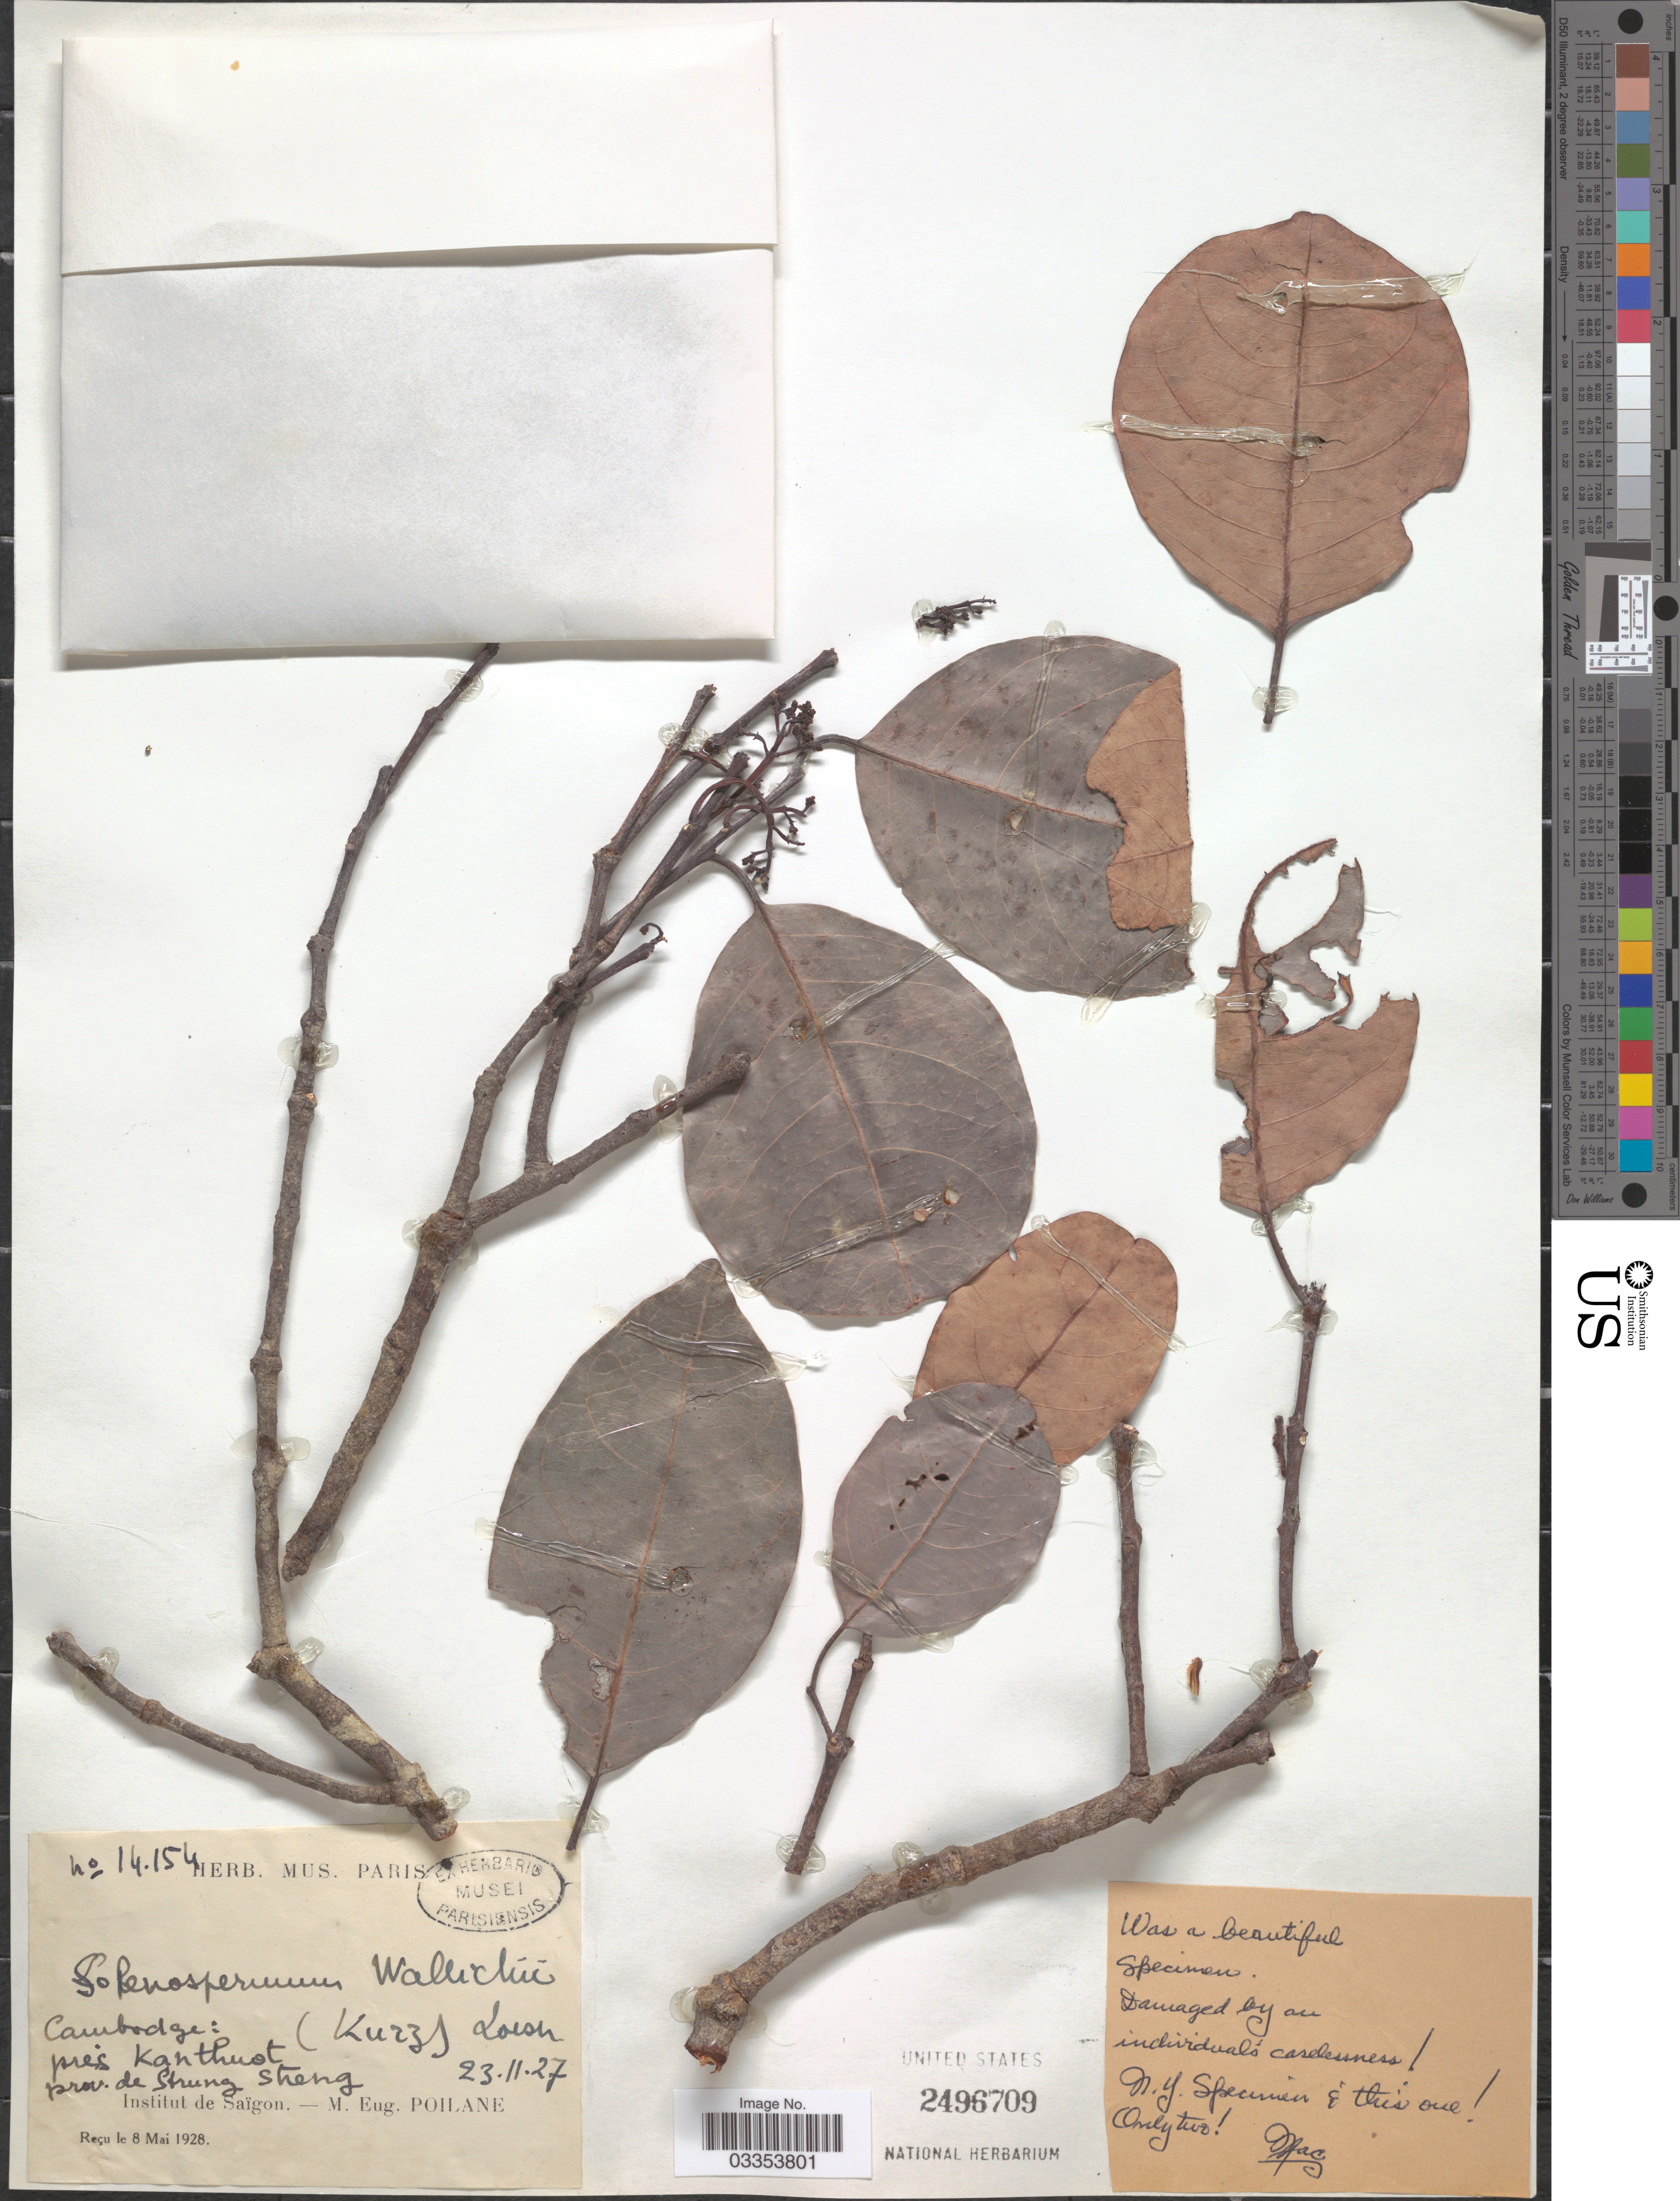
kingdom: Plantae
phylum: Tracheophyta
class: Magnoliopsida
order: Celastrales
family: Celastraceae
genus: Lophopetalum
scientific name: Lophopetalum wallichii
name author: Kurz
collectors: M. Poilane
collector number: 14154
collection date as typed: Transcribed d/m/y: 23/11/27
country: Cambodia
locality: Cambodge: prés Kanthuot prov. de Strung Streng.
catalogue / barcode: US 2496709